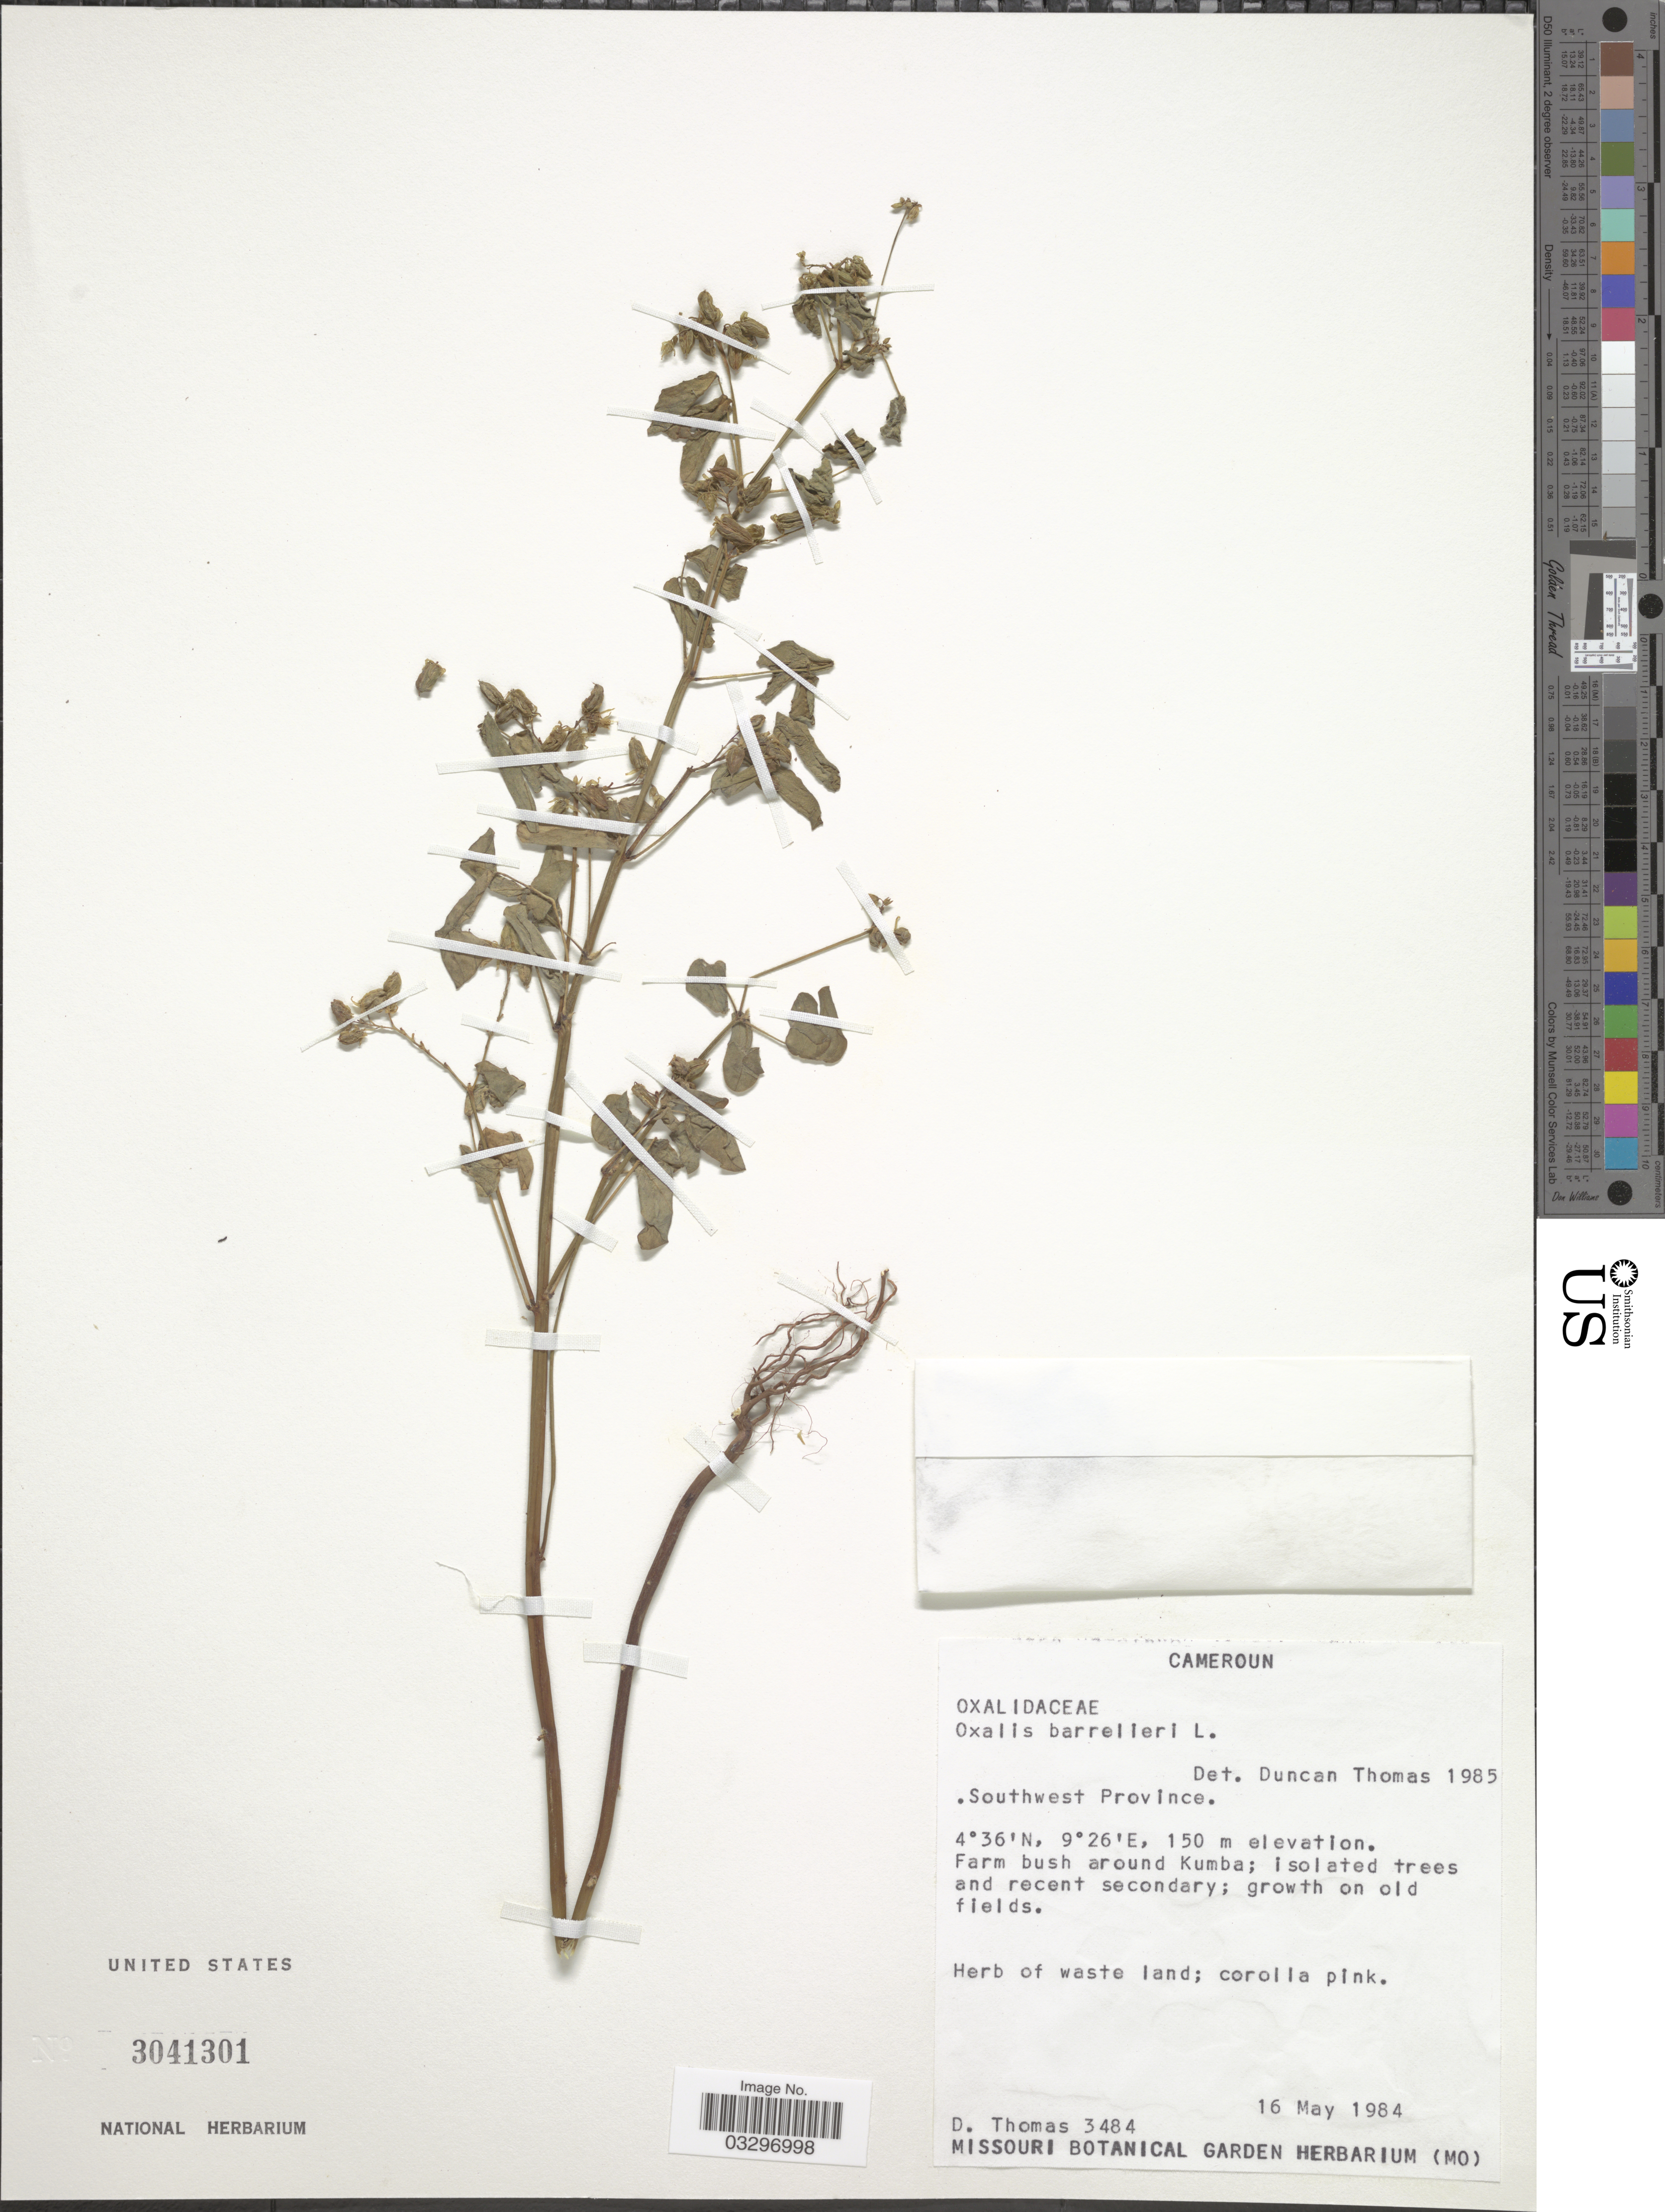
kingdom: Plantae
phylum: Tracheophyta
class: Magnoliopsida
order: Oxalidales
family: Oxalidaceae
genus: Oxalis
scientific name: Oxalis barrelieri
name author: L.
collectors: D. W. Thomas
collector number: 3484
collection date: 1984-05-16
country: Cameroon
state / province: Sud-Ouest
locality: Southwest Province, Farm bush around Kumba.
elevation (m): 150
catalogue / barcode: US 3041301